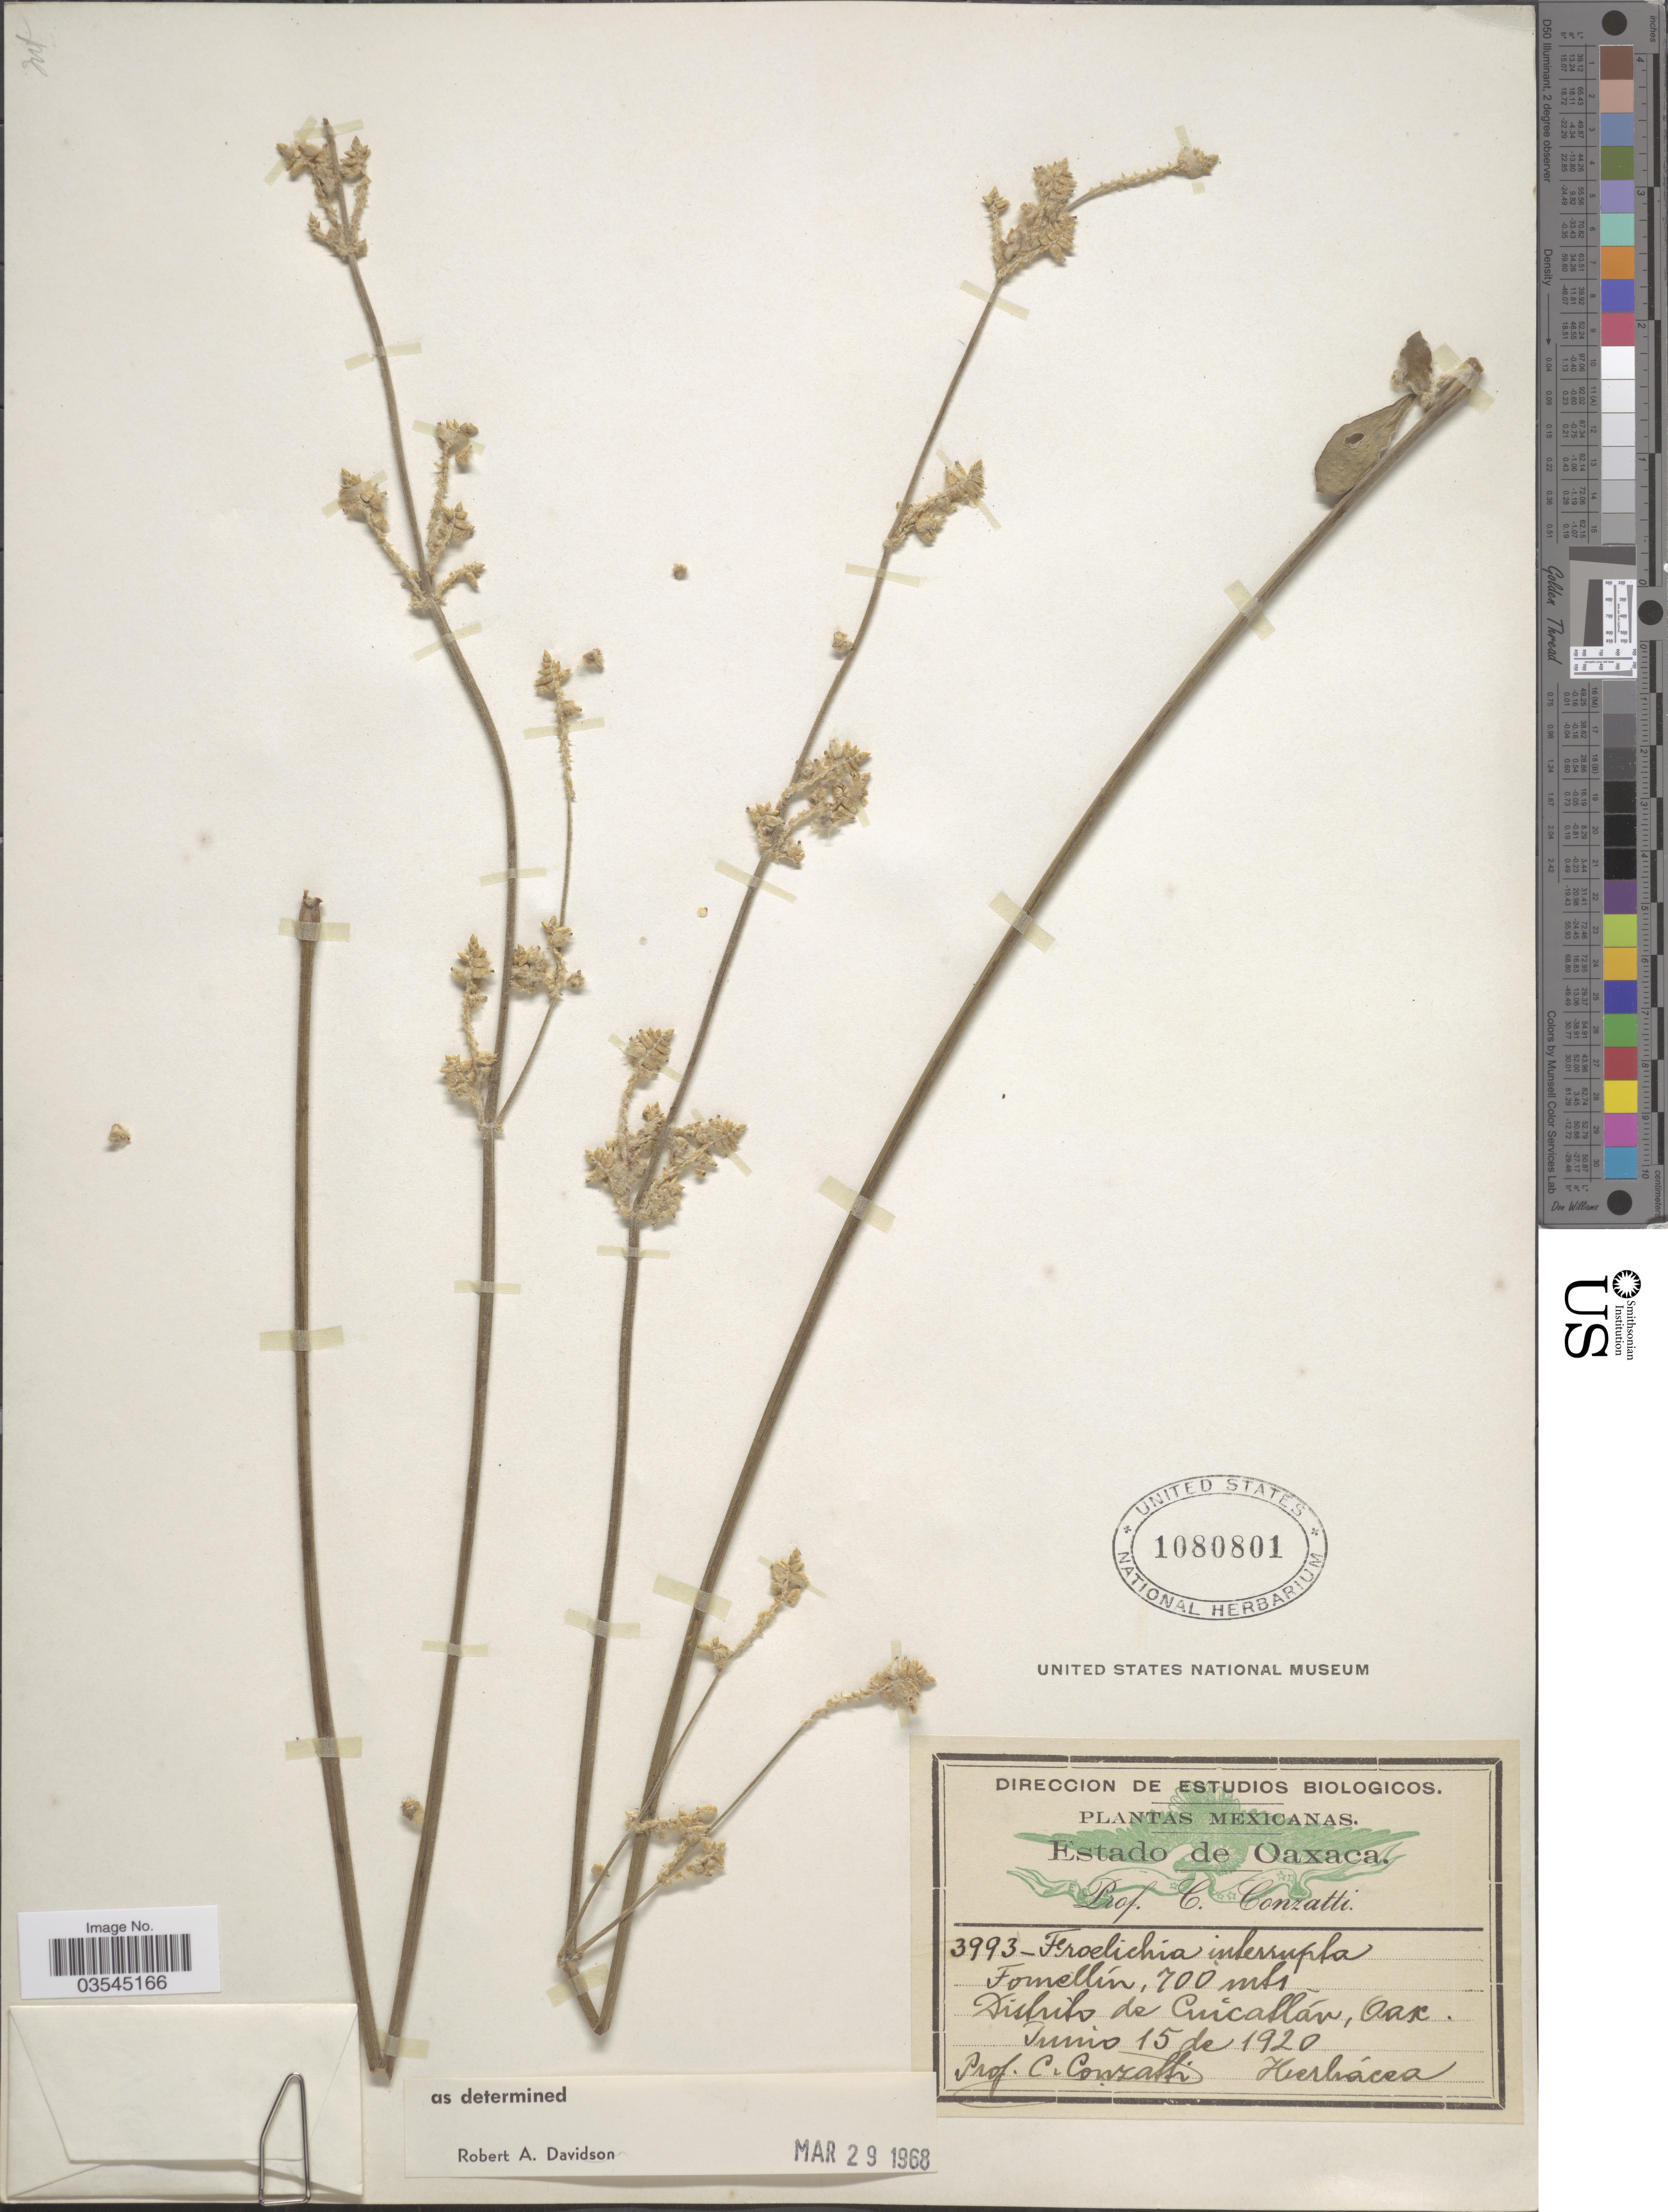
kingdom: Plantae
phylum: Tracheophyta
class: Magnoliopsida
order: Caryophyllales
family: Amaranthaceae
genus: Froelichia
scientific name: Froelichia interrupta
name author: (L.) Moq.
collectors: C. Conzatti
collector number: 3993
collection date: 1920-06-15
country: Mexico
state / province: Oaxaca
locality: Distrito de Cuicatlán. Tomellín.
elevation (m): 700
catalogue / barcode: US 1080801